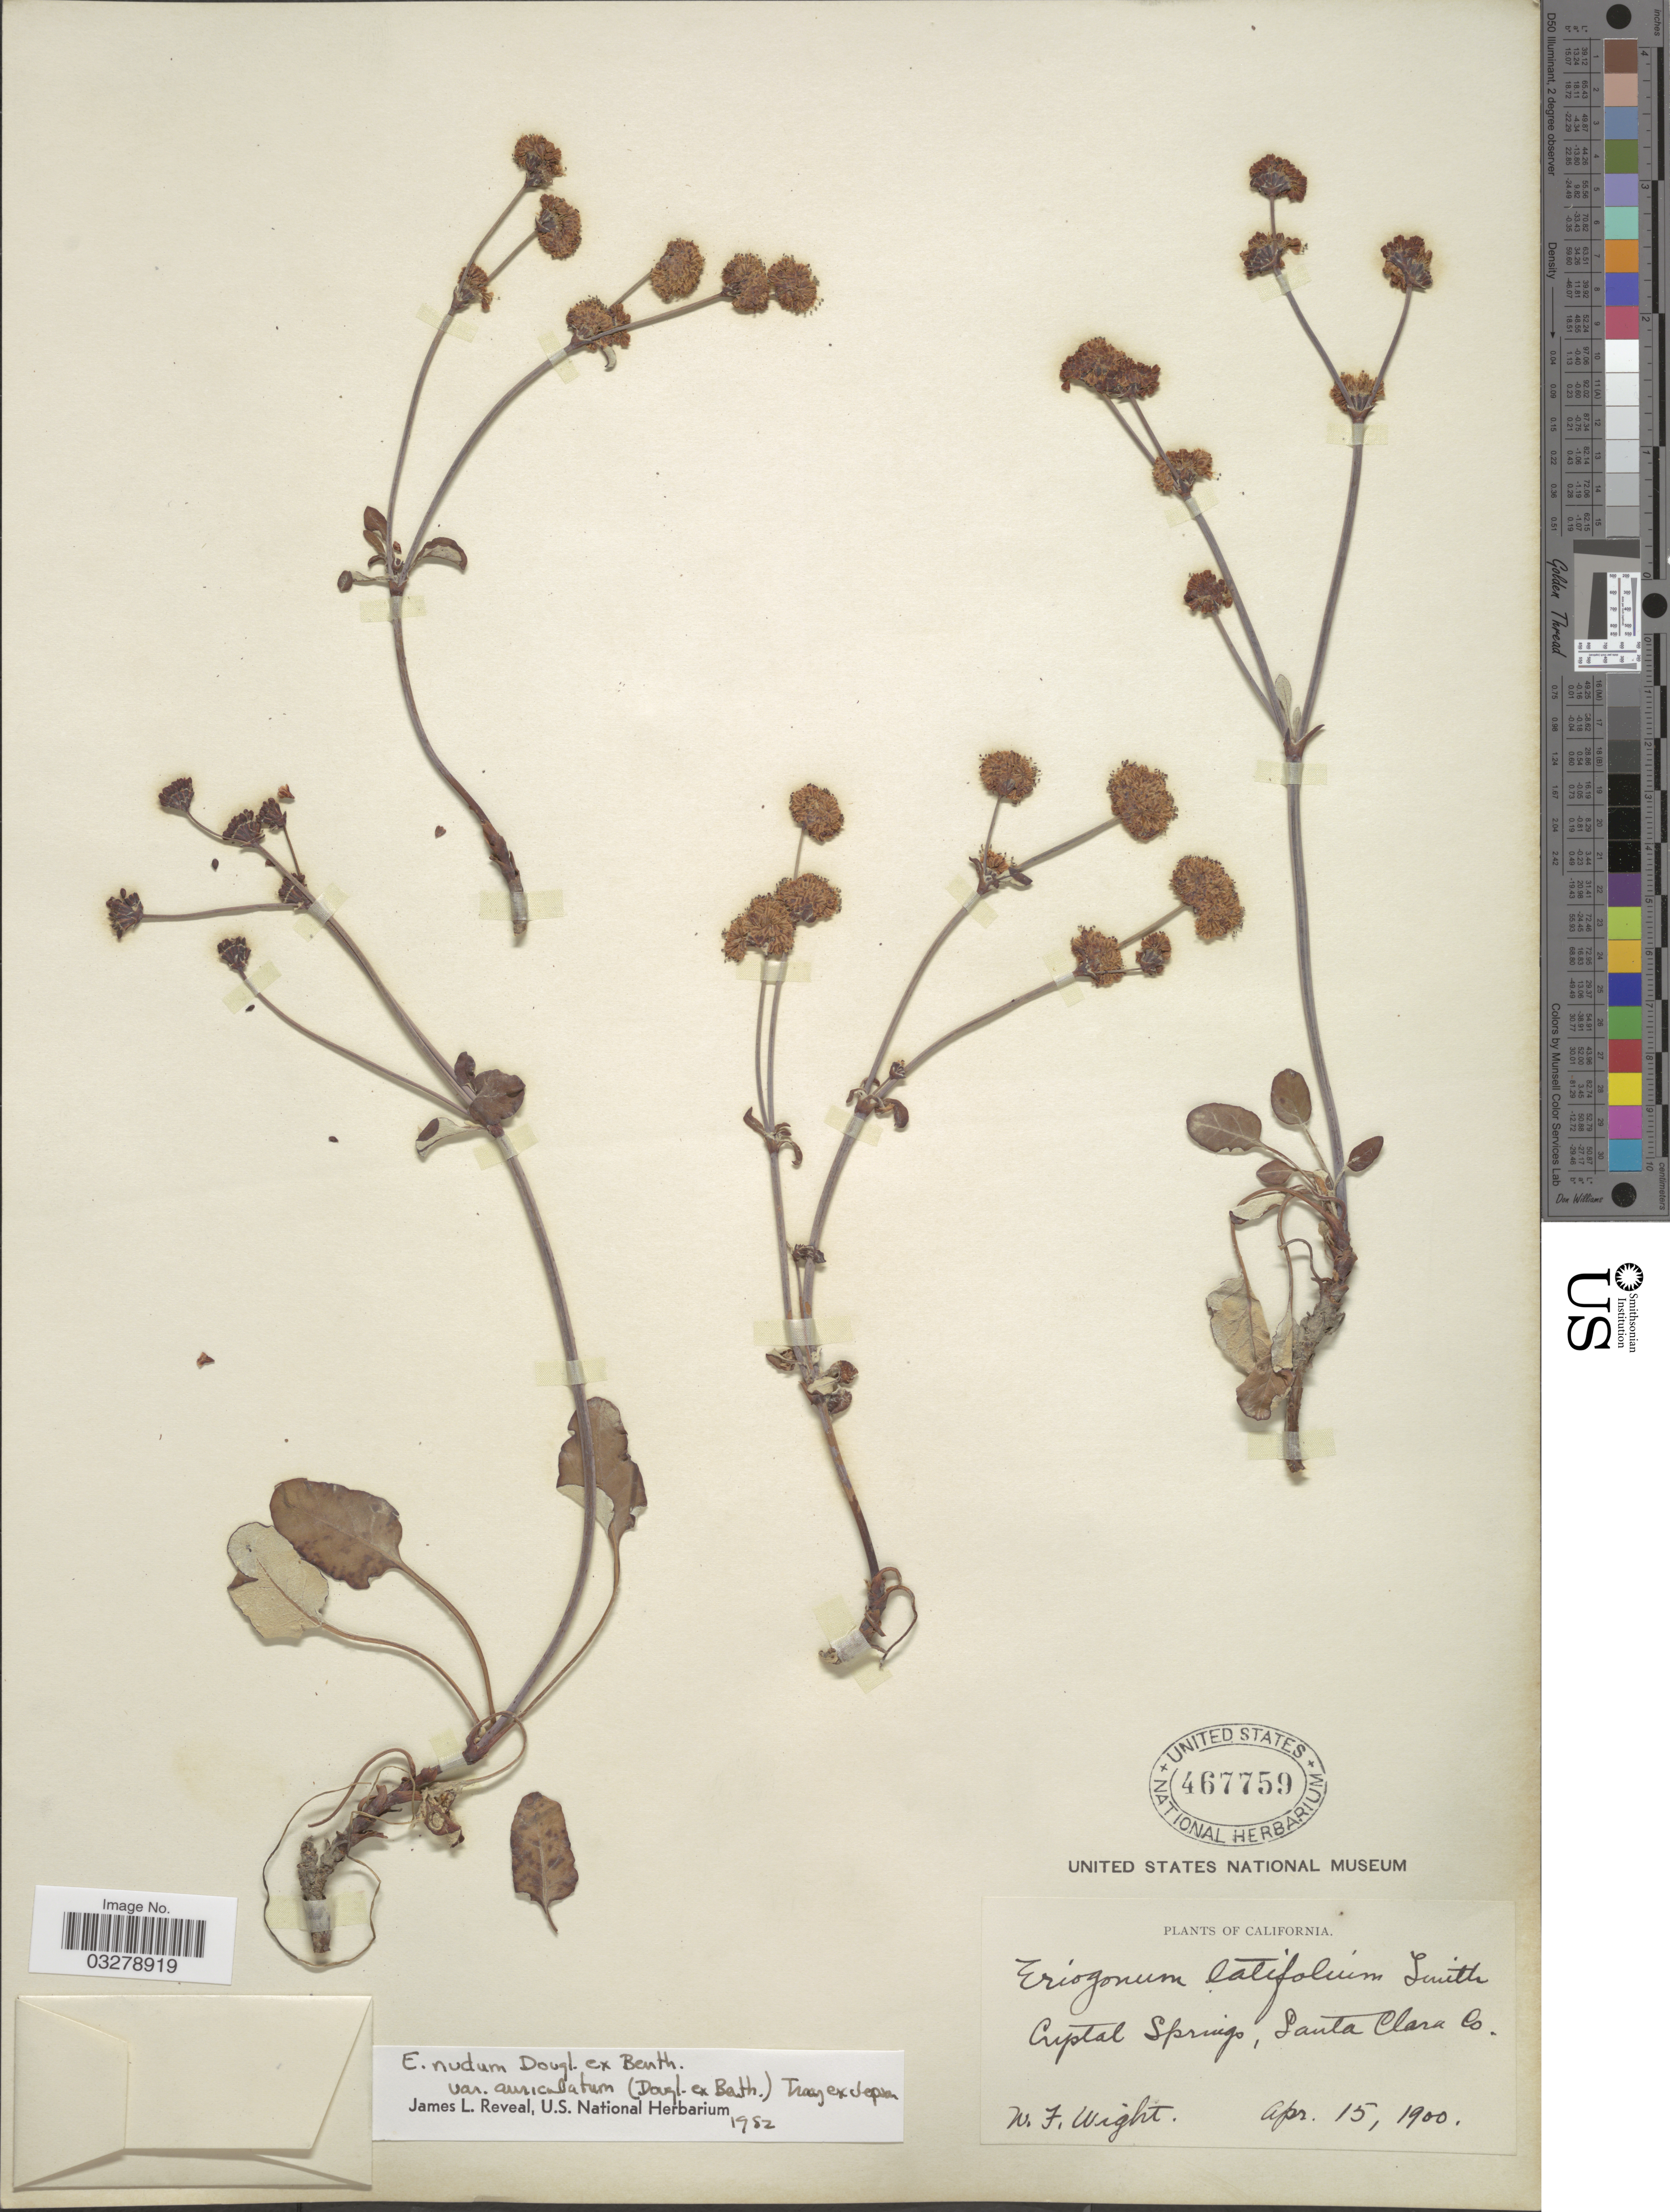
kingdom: Plantae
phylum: Tracheophyta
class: Magnoliopsida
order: Caryophyllales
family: Polygonaceae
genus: Eriogonum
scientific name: Eriogonum nudum var. auriculatum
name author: (Benth.) Tracy ex Jeps.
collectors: W. Wight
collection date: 1900-04-15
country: United States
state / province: California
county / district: Santa Clara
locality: Crystal Springs, Santa Clara Co.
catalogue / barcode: US 467759